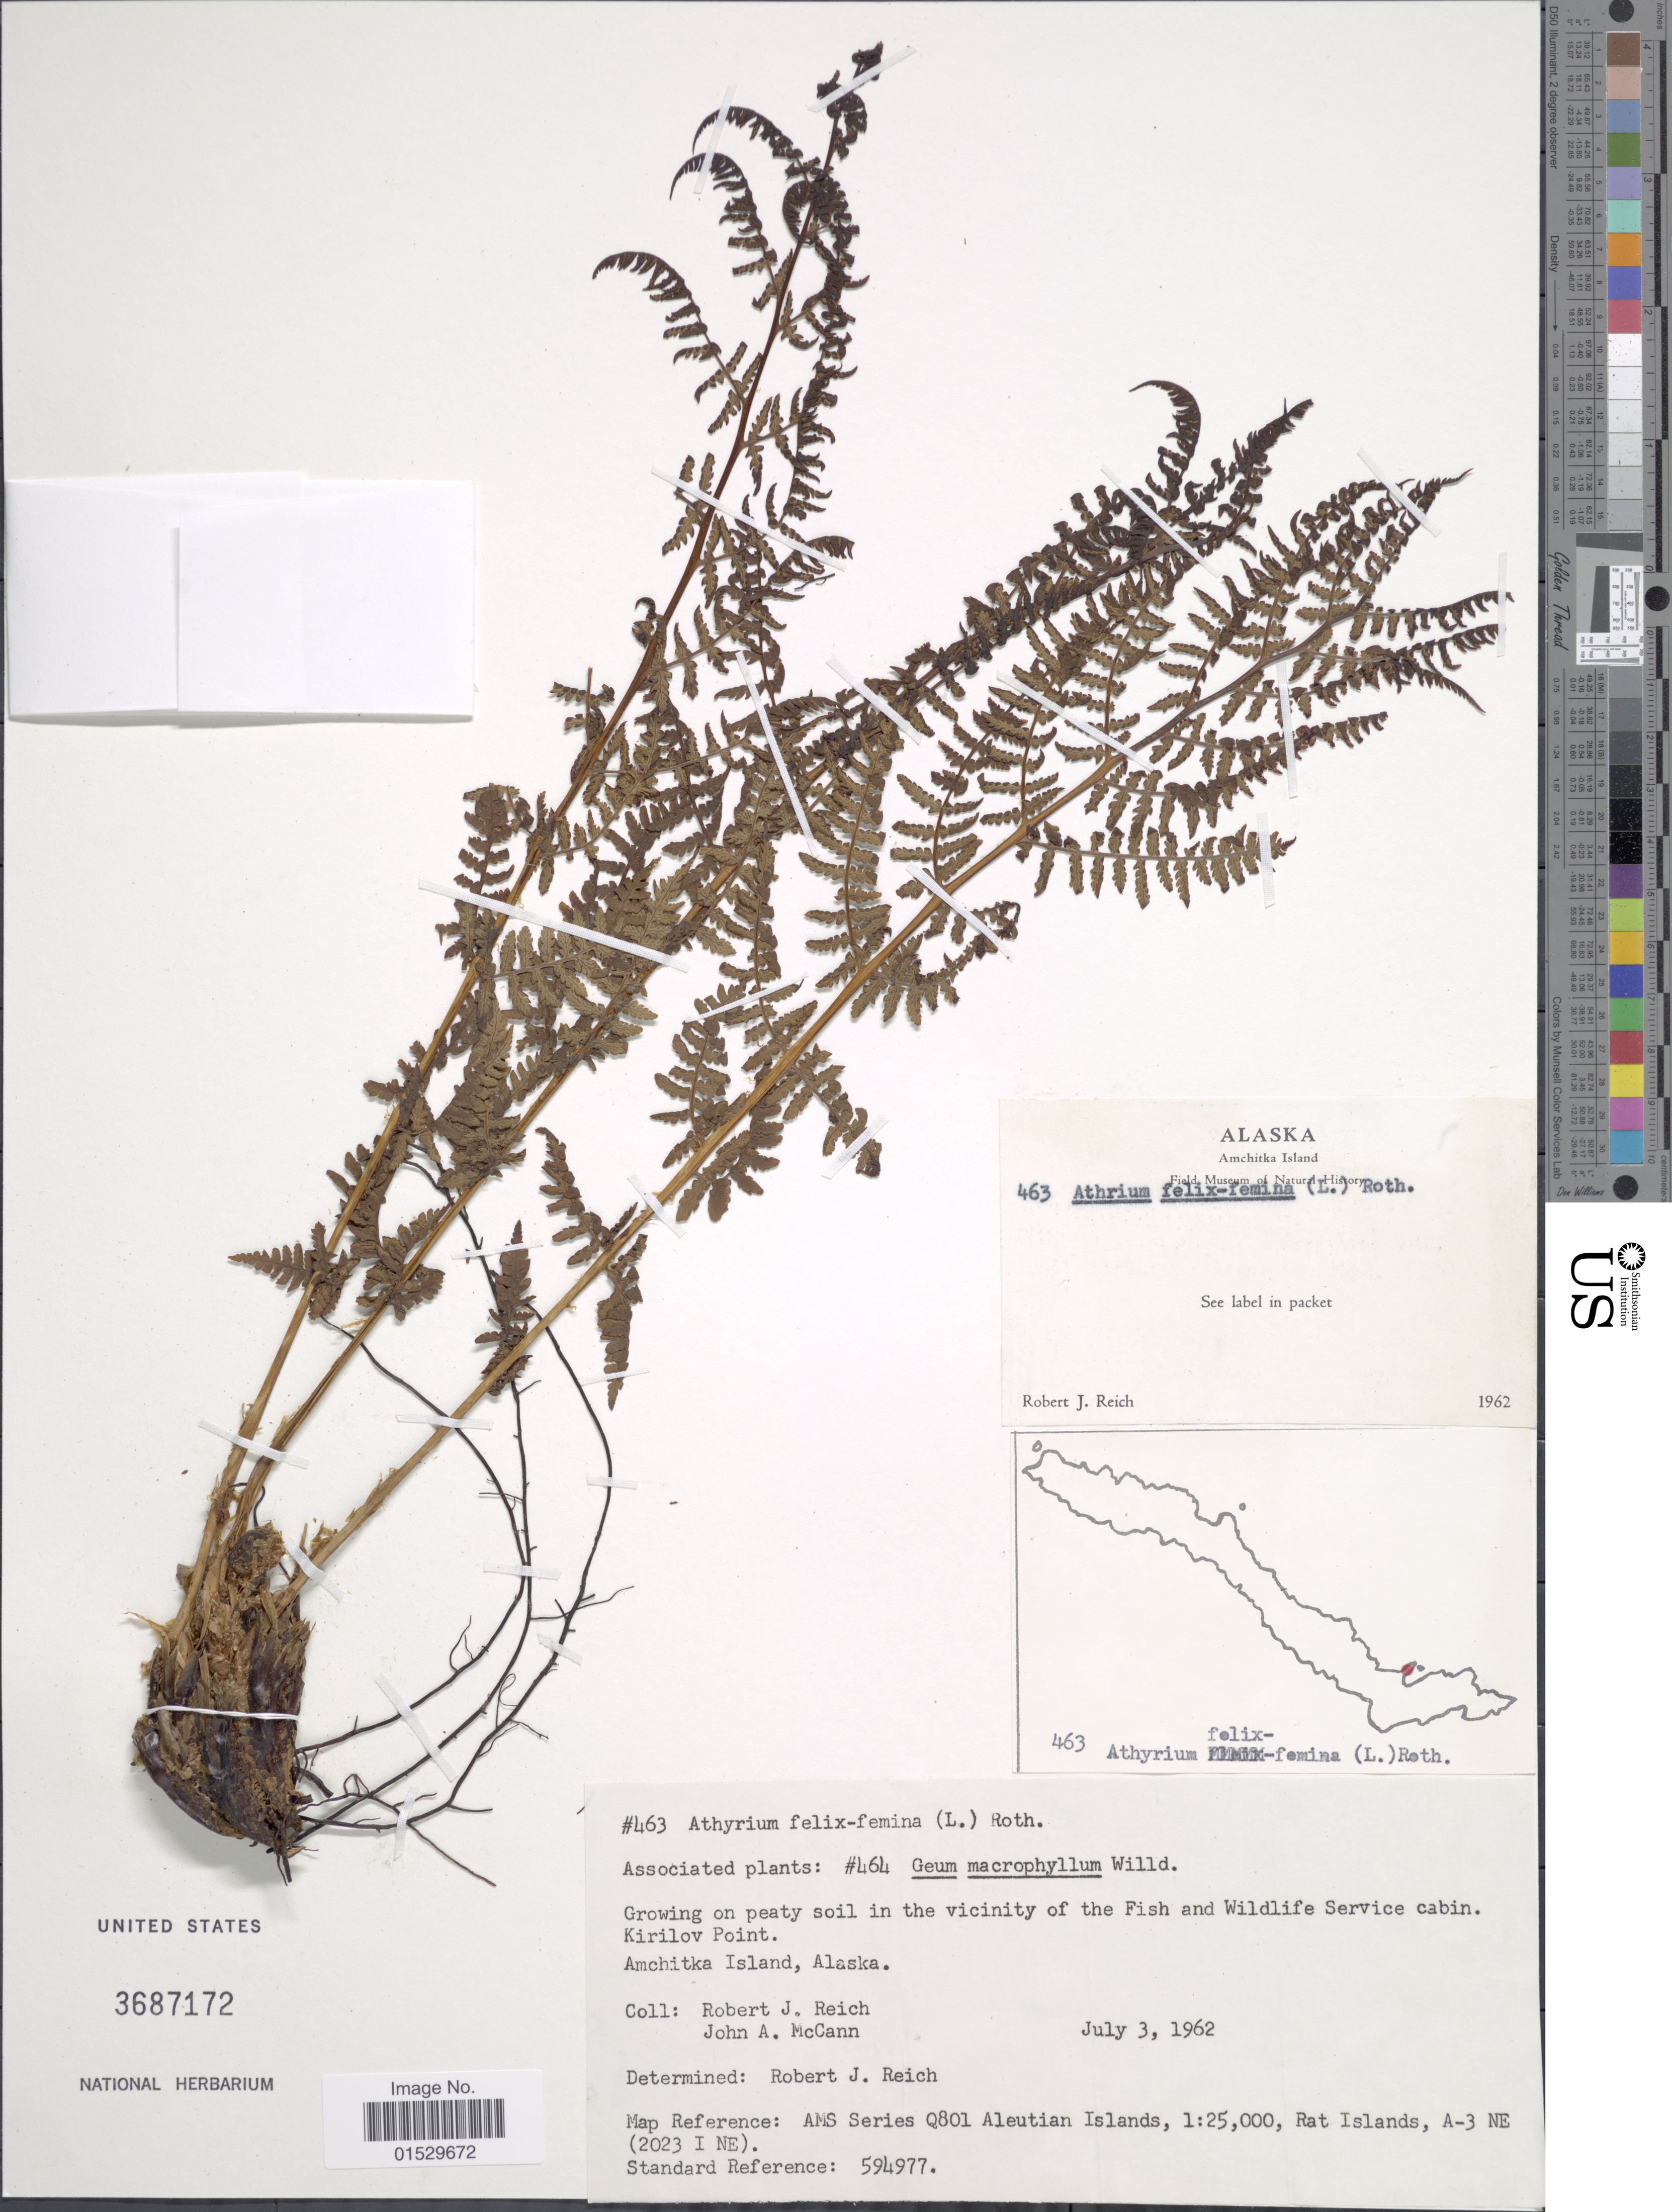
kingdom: Plantae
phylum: Tracheophyta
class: Polypodiopsida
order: Polypodiales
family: Athyriaceae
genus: Athyrium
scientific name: Athyrium filix-femina subsp. cyclosorum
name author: (Rupr.) C. Chr.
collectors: R. Reich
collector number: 463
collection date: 1962-07-03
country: United States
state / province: Alaska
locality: Amchitka Island, vicinity of the Fish and Wildlife Service cabin, Kirilov Point, Amchitka Island, Alaska, AMS Series Q801 Aleutian Islands, 1:25000, Rat Islands, A-3 NE (2023 1 NE)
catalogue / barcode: US 3687172